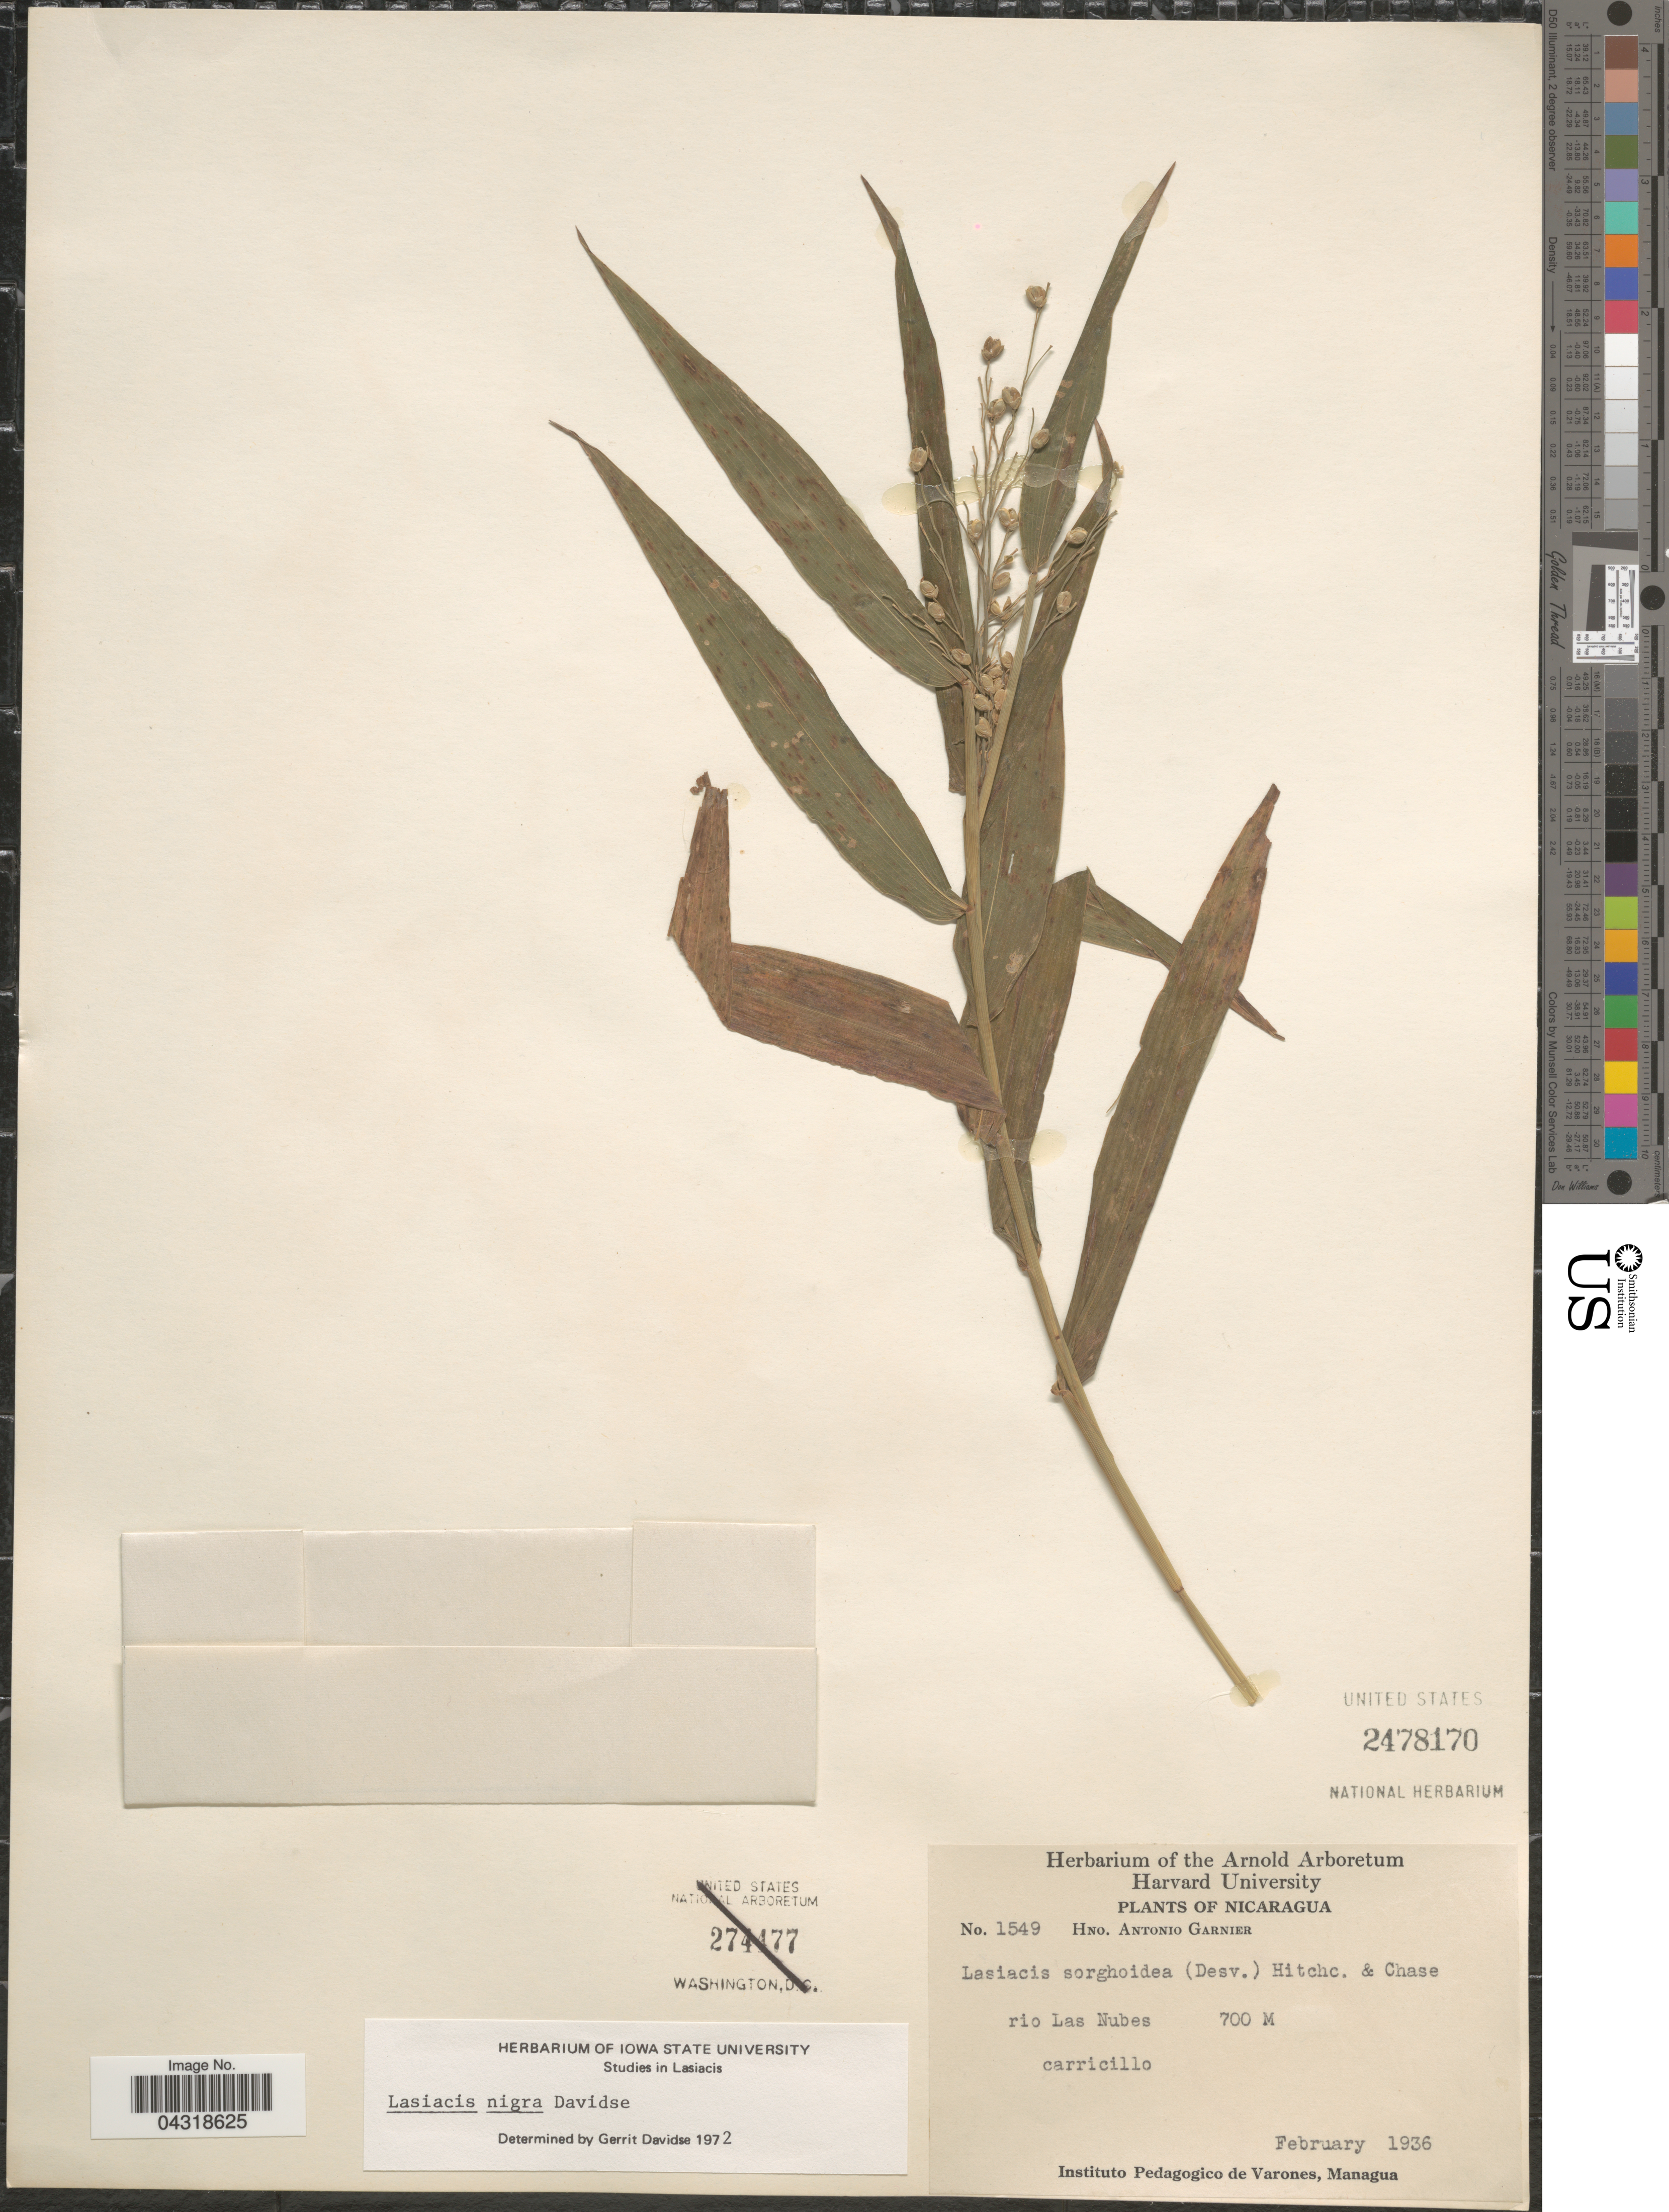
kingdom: Plantae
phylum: Tracheophyta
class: Liliopsida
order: Poales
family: Poaceae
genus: Lasiacis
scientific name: Lasiacis nigra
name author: Davidse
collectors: Bro. A. Garnier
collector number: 1549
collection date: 1936-02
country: Nicaragua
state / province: Managua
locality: Rio Las Nubes.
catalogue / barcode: US 2478170